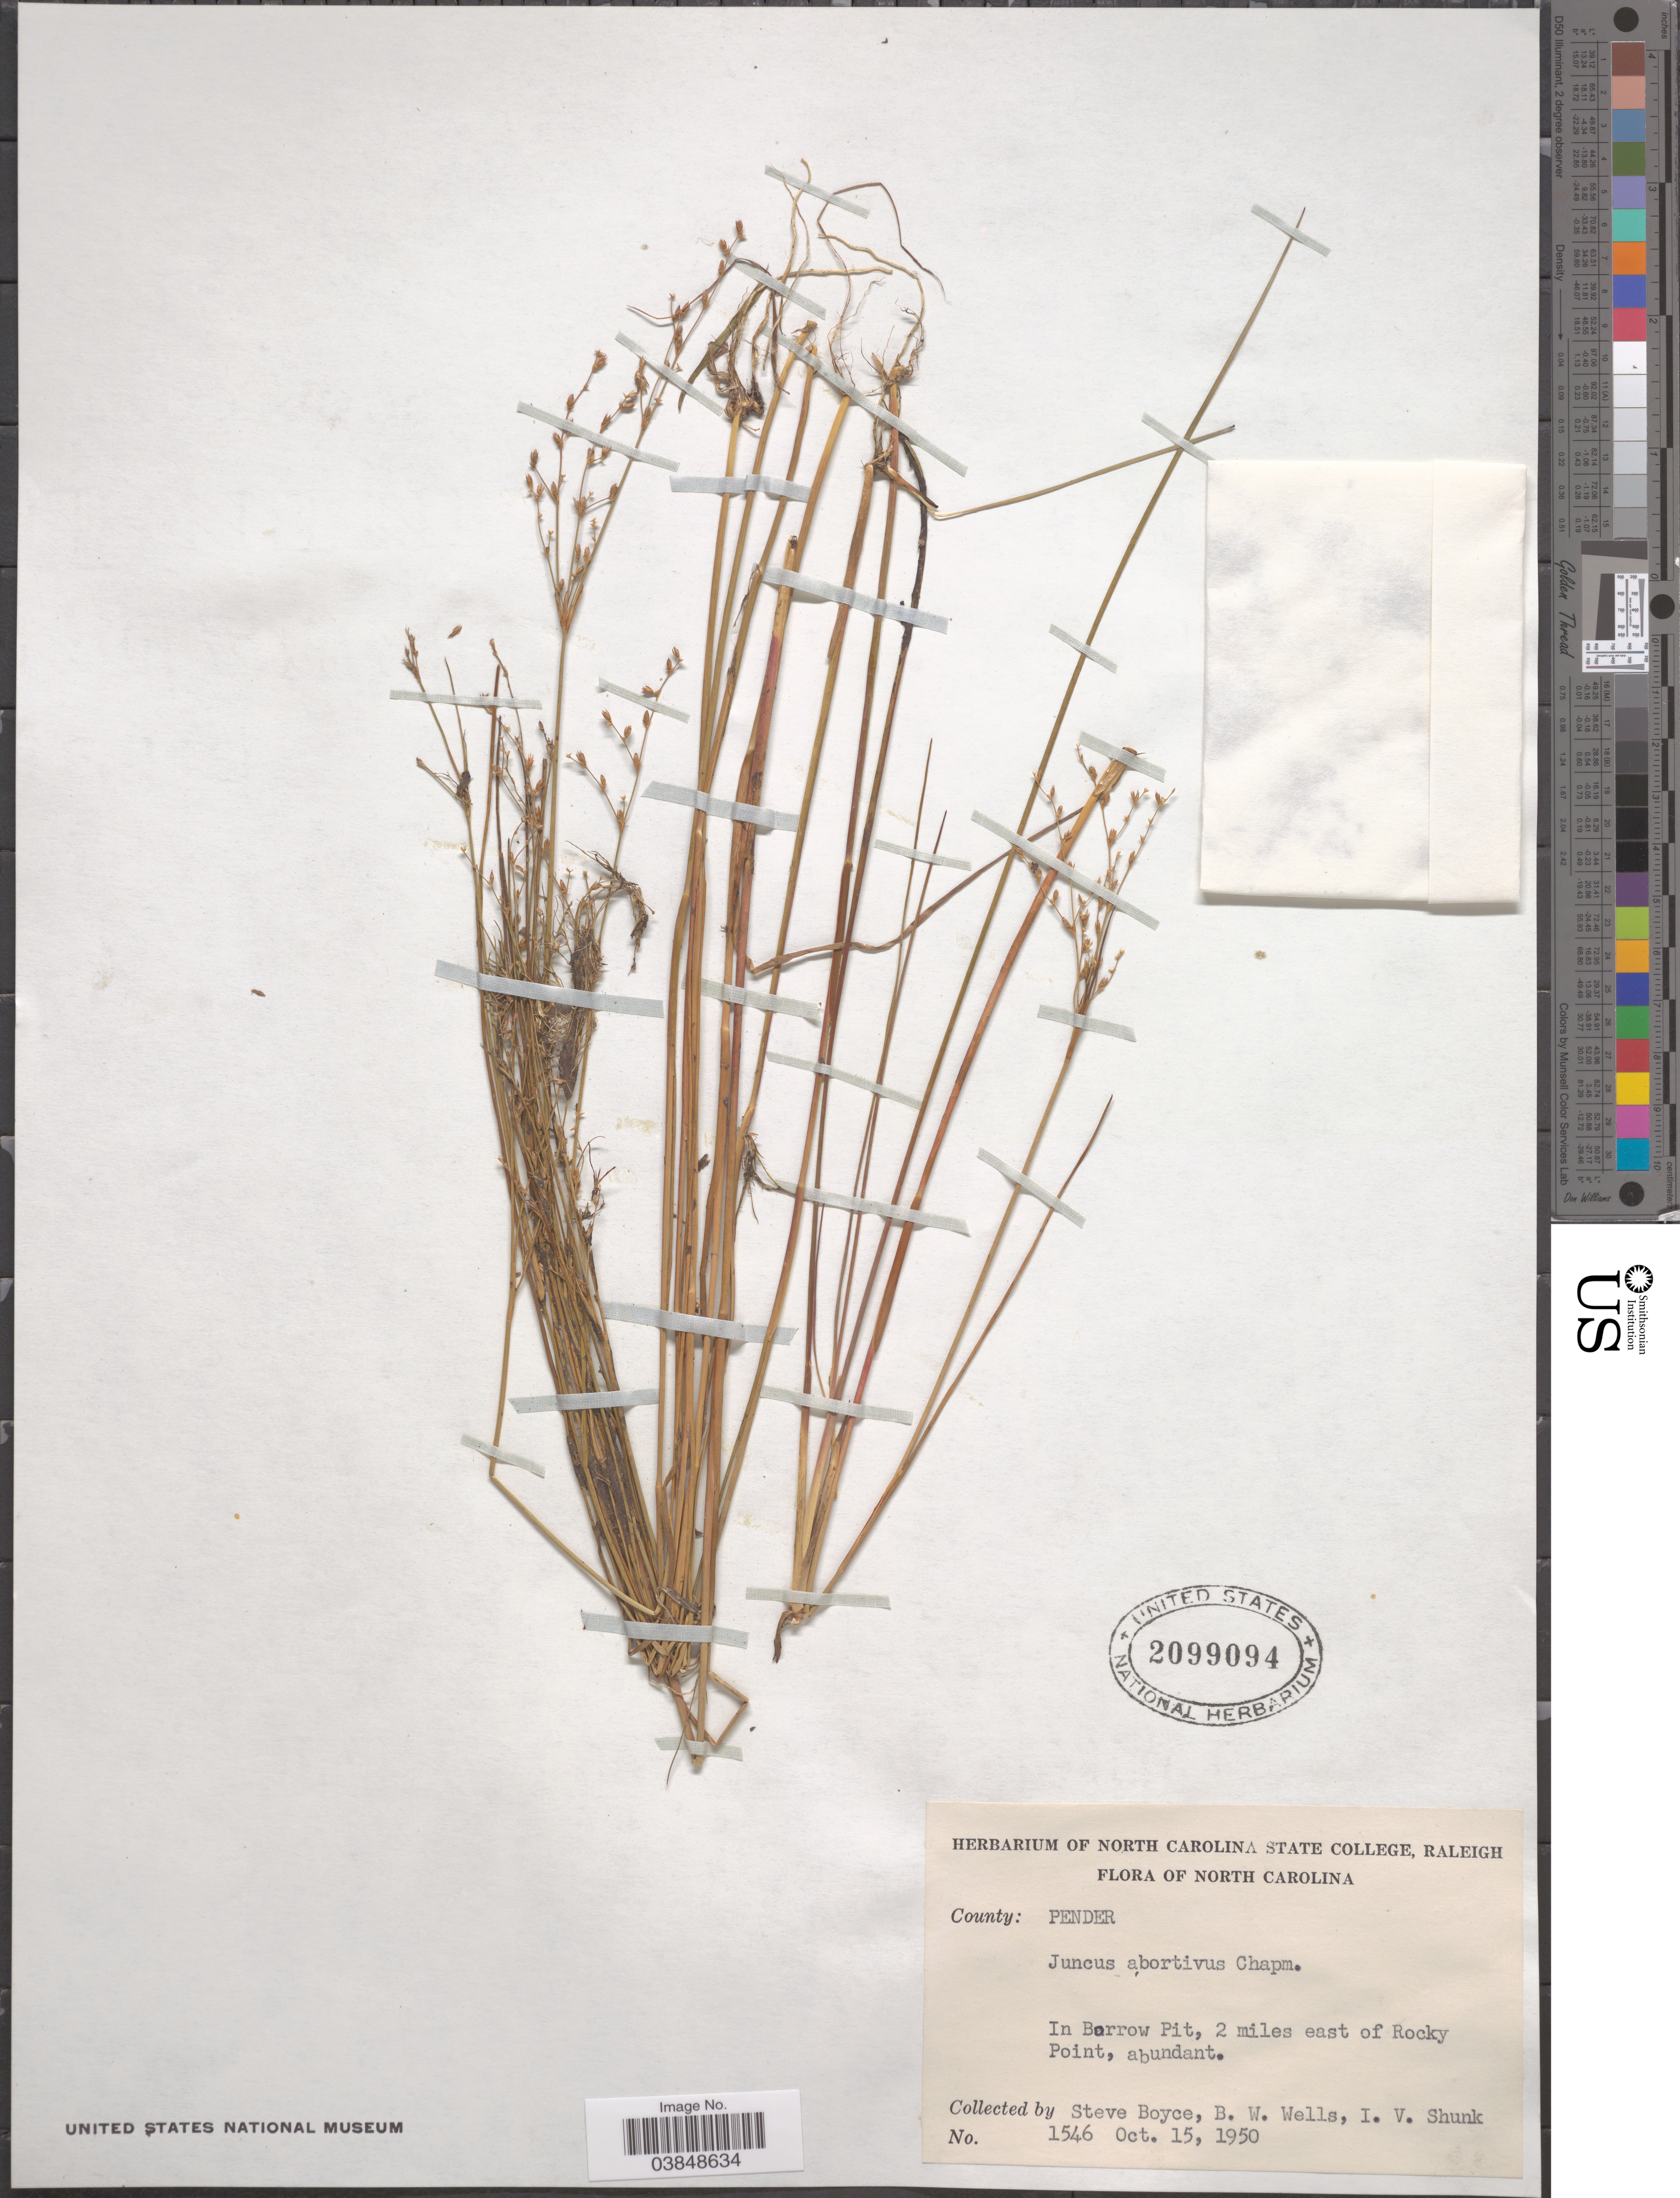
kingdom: Plantae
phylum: Tracheophyta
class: Liliopsida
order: Poales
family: Juncaceae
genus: Juncus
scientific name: Juncus abortivus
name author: Chapm.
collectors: S. Boyce, B. Wells & I. Shunk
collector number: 1546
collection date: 1950-10-15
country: United States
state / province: North Carolina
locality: County: Pender. In Borrow Pit, 2 miles east of Rocky Point, abundant.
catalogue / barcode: US 2099094